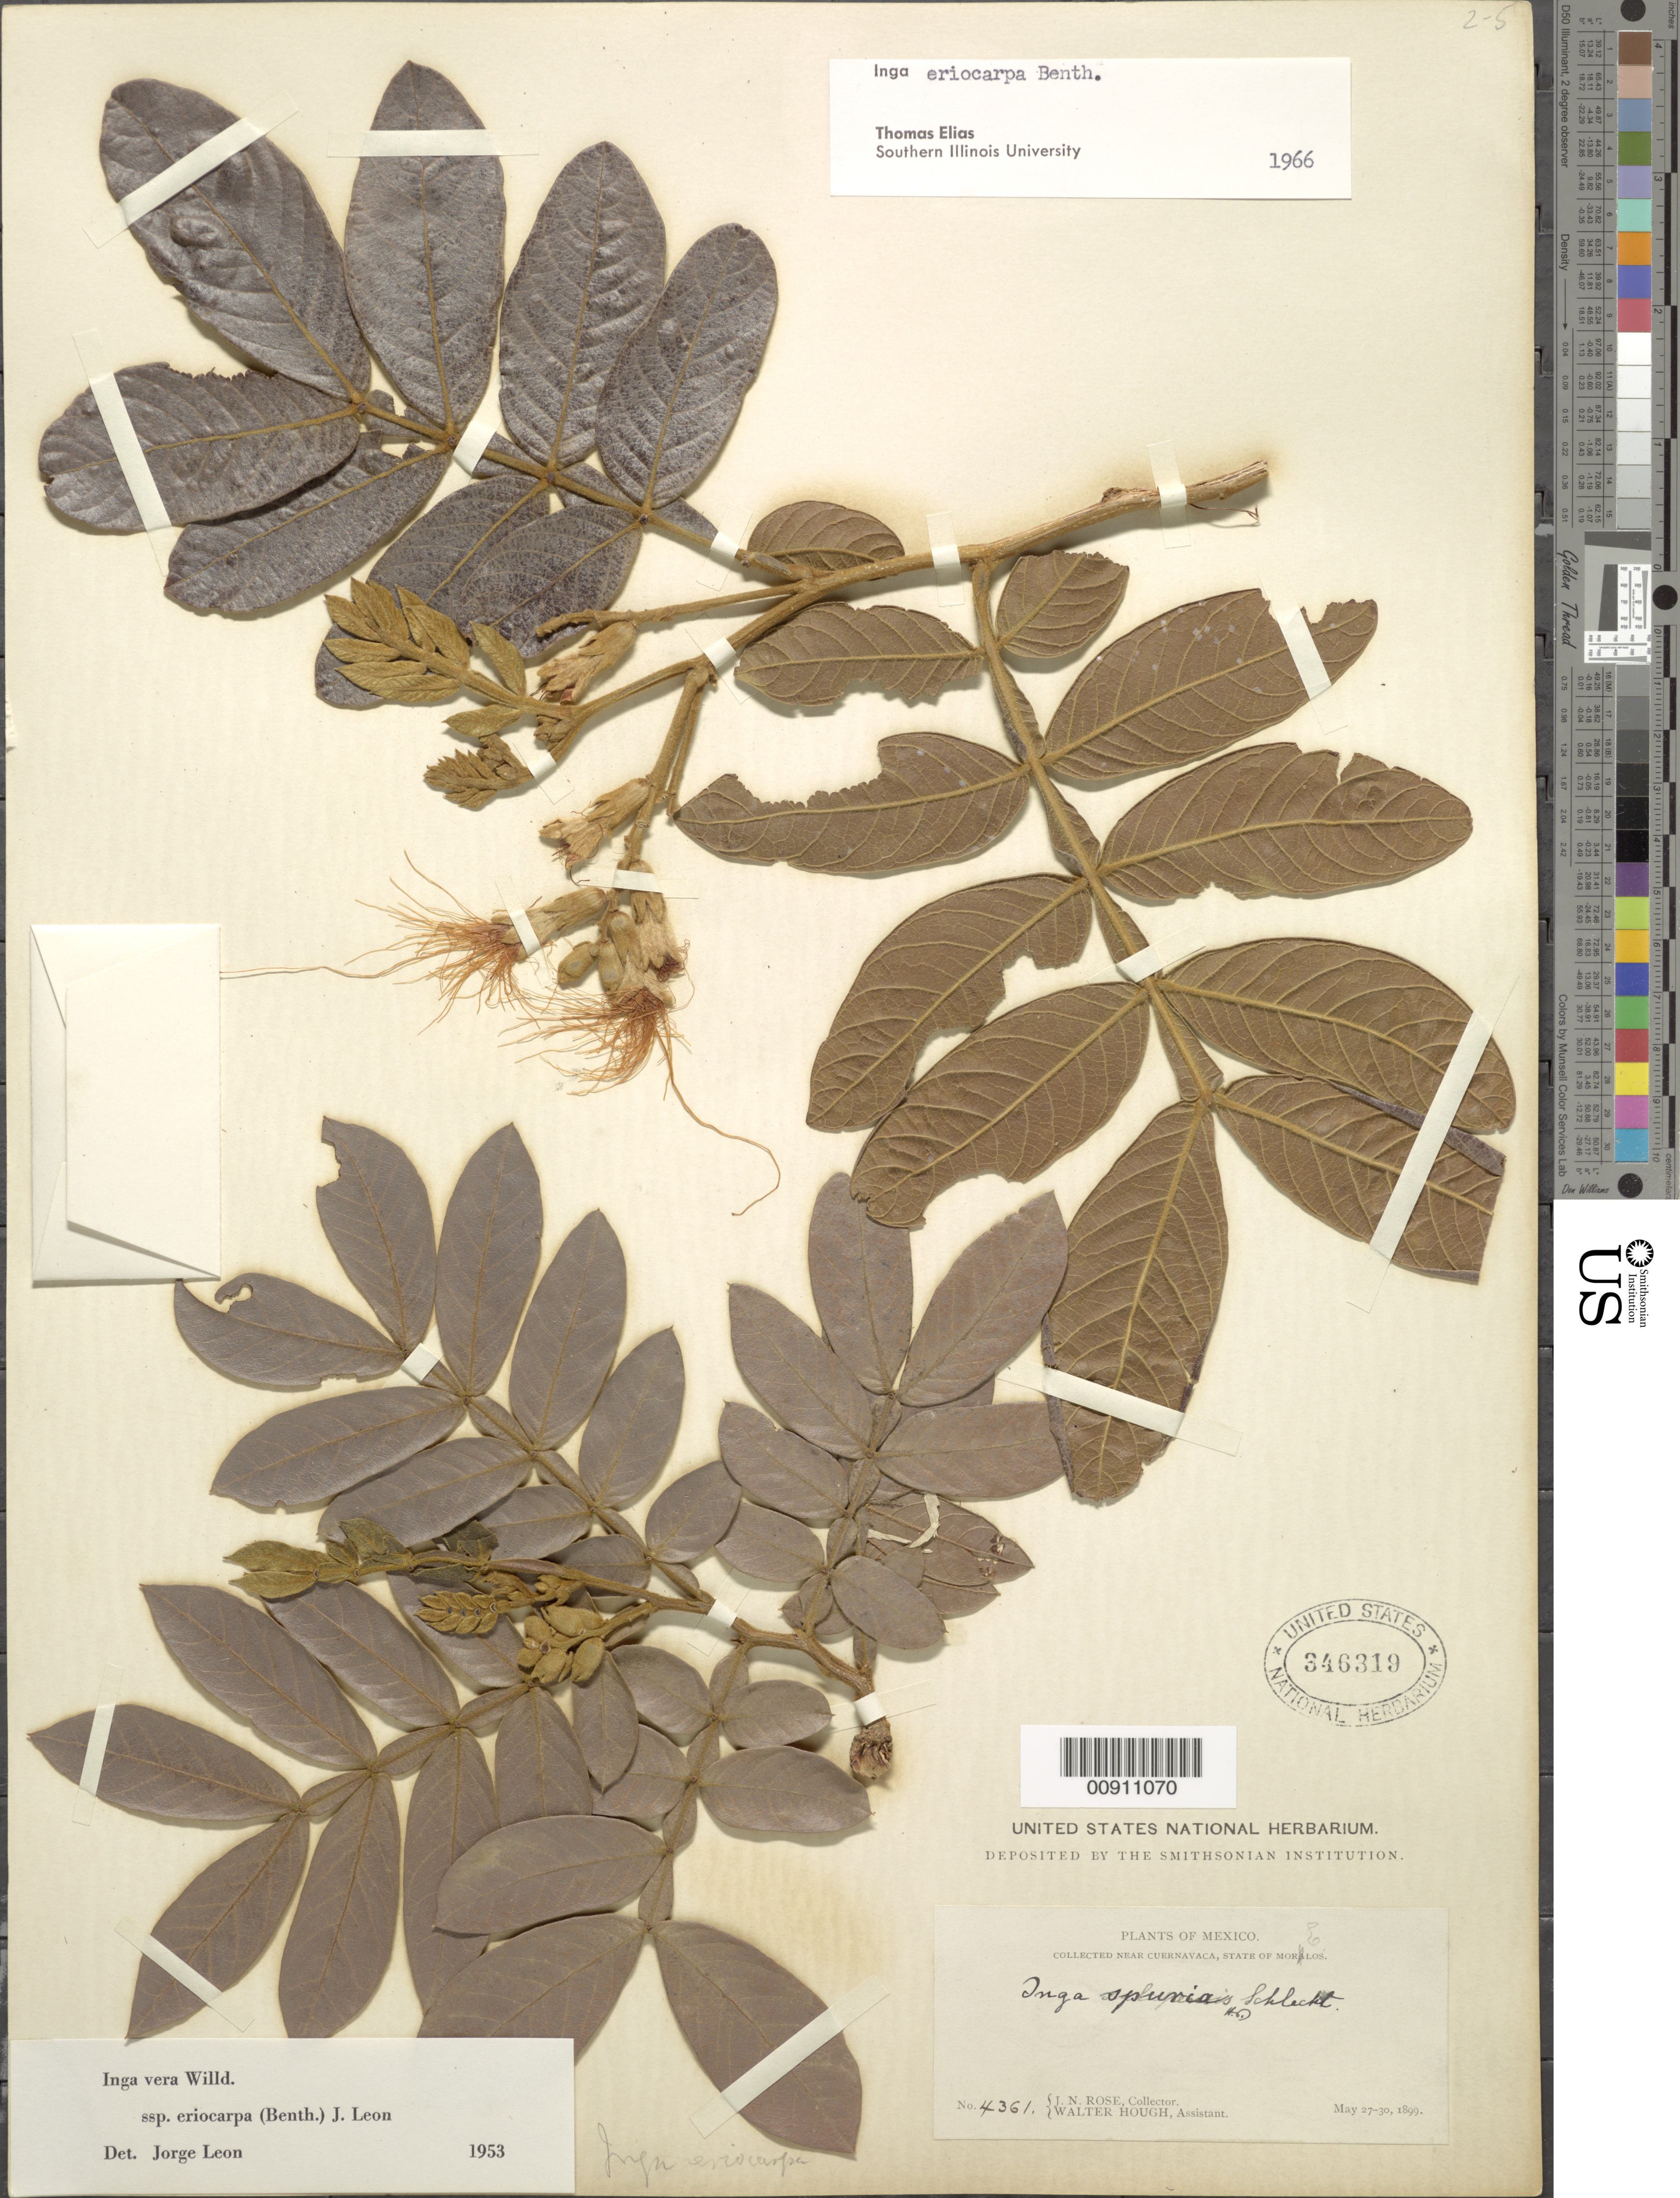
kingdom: Plantae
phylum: Tracheophyta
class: Magnoliopsida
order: Fabales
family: Fabaceae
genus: Inga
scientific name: Inga vera subsp. eriocarpa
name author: (Benth.) J. León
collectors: J. N. Rose & W. Hough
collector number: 4361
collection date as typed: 27 May 1899 to 30 May 1899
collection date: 1899-05-27/1899-05-30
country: Mexico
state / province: Morelos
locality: Near Cuernavaca, State of Morelos.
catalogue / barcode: US 346319